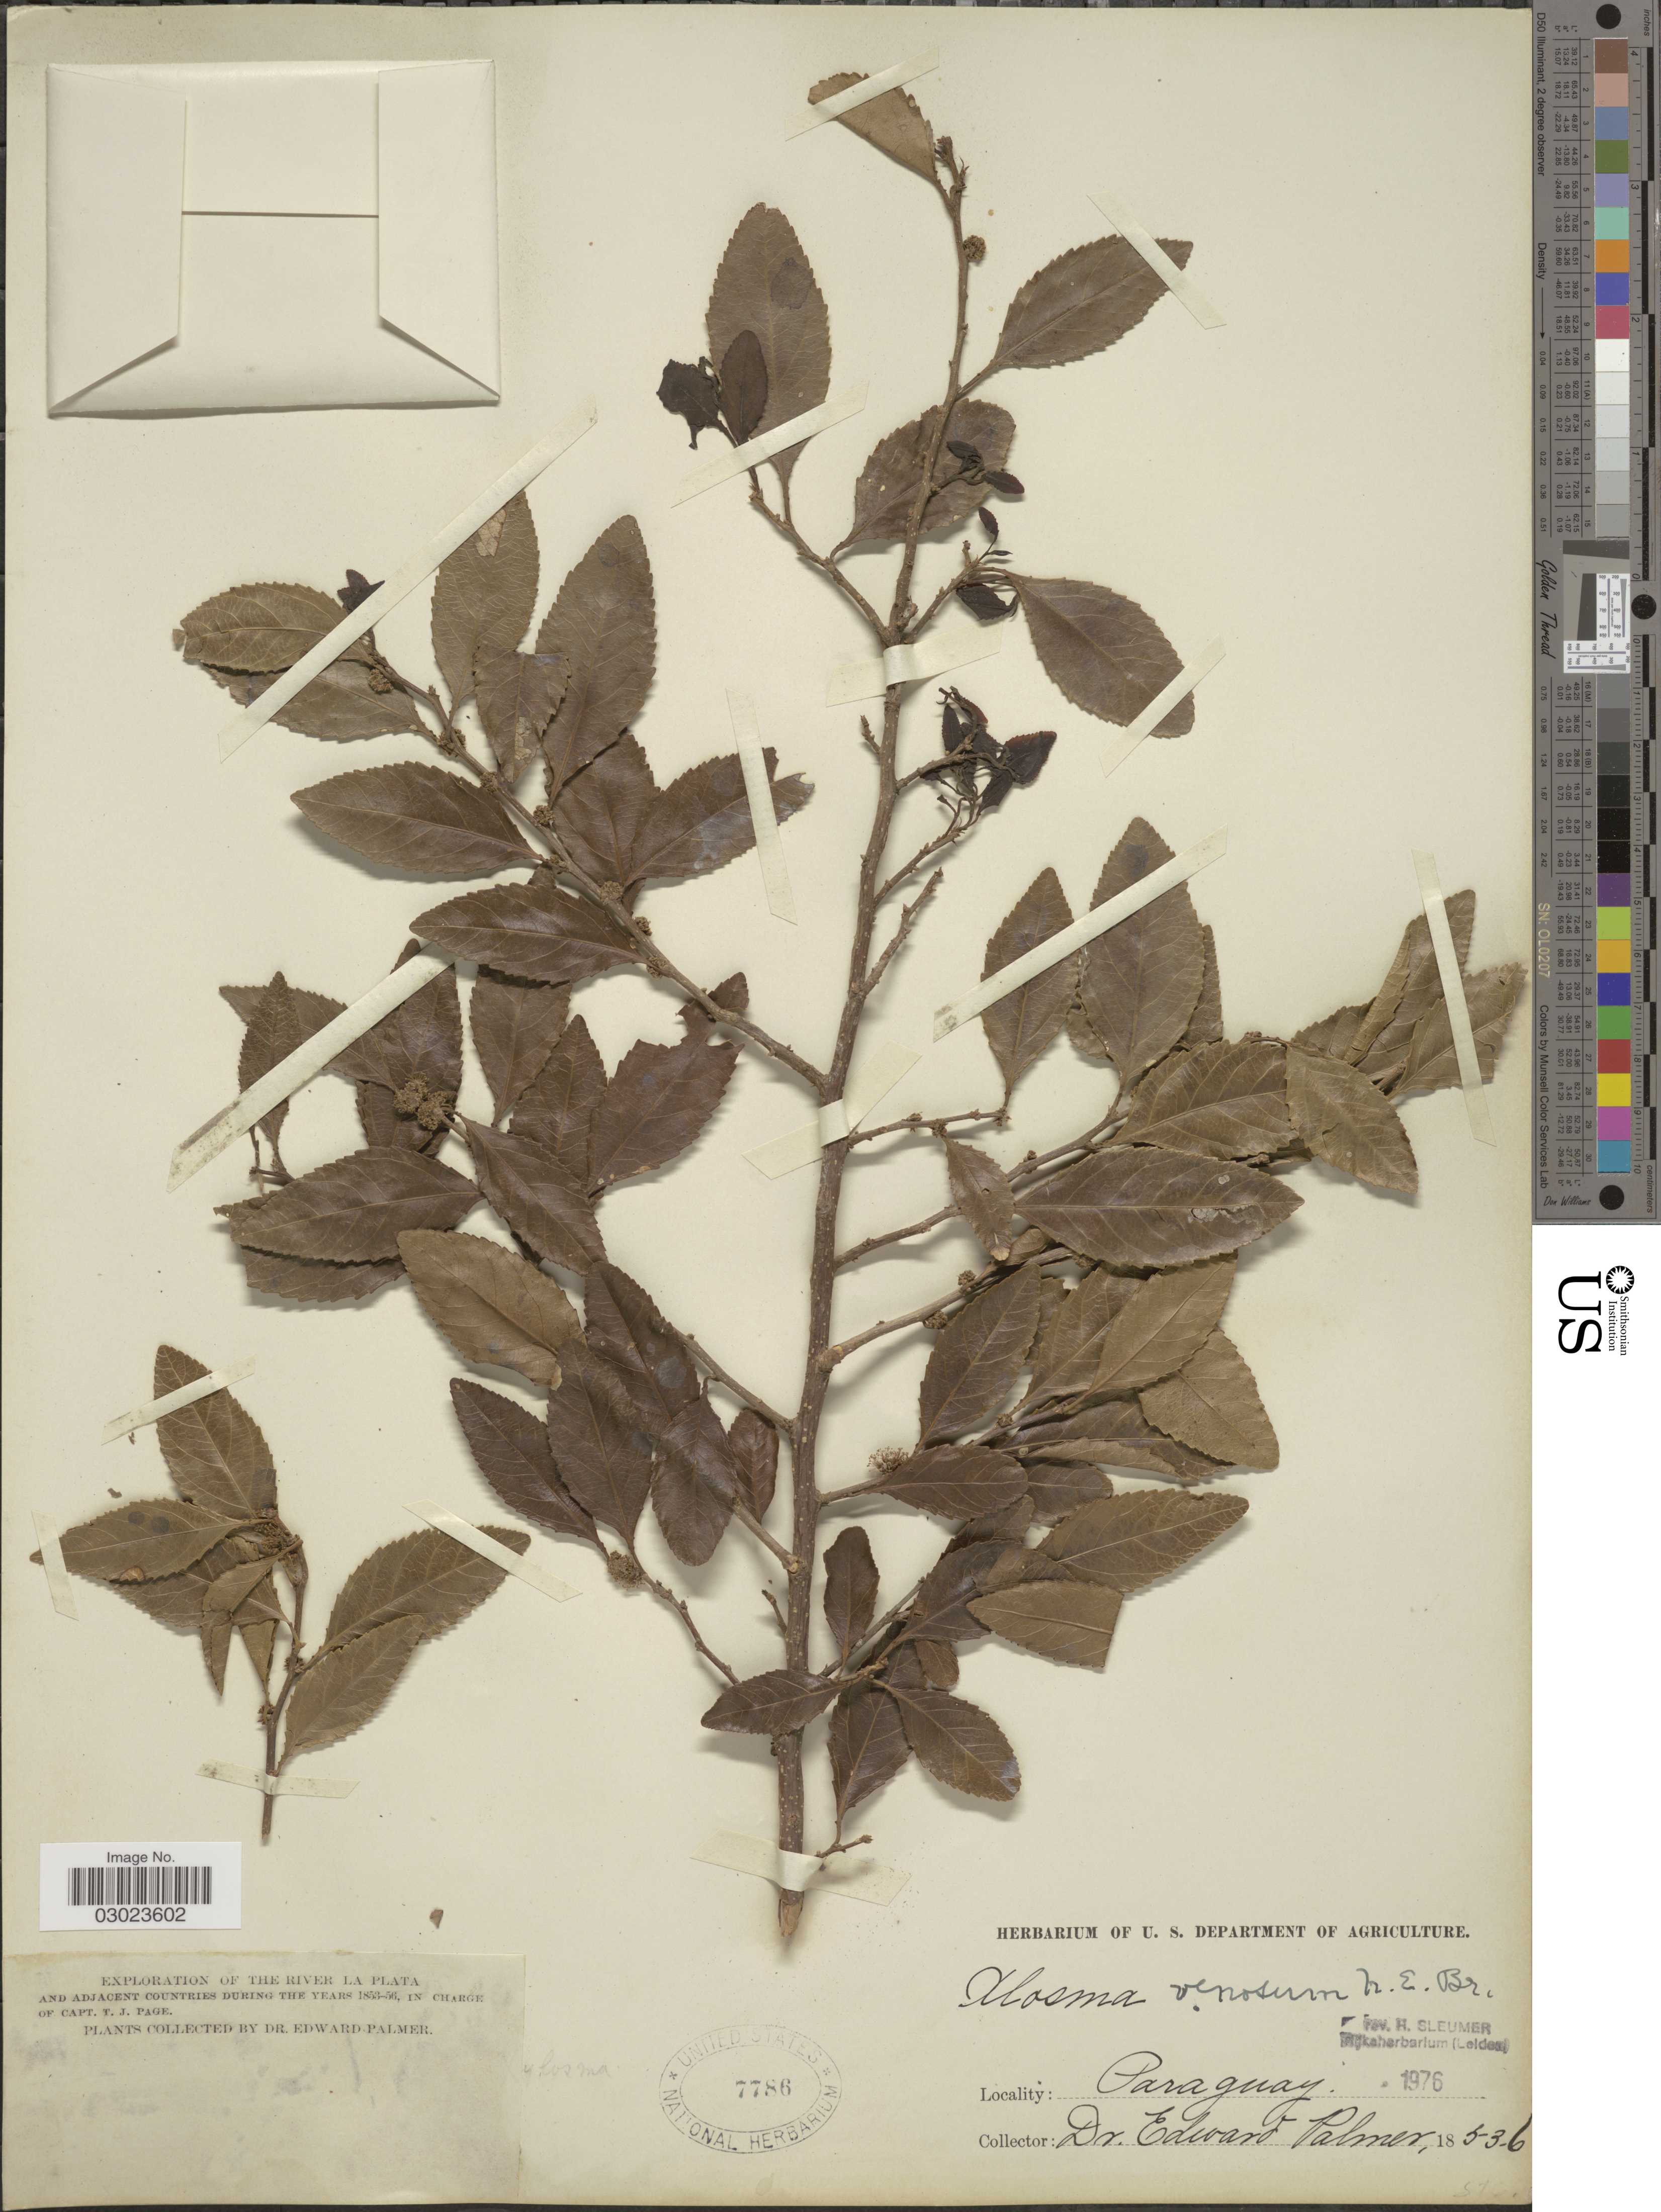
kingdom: Plantae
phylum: Tracheophyta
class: Magnoliopsida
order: Malpighiales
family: Salicaceae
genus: Xylosma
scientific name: Xylosma venosa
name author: N.E. Br.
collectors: E. Palmer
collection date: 1853-06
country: Paraguay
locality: The River La Plata and Adjacent Countries.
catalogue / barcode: US 7786